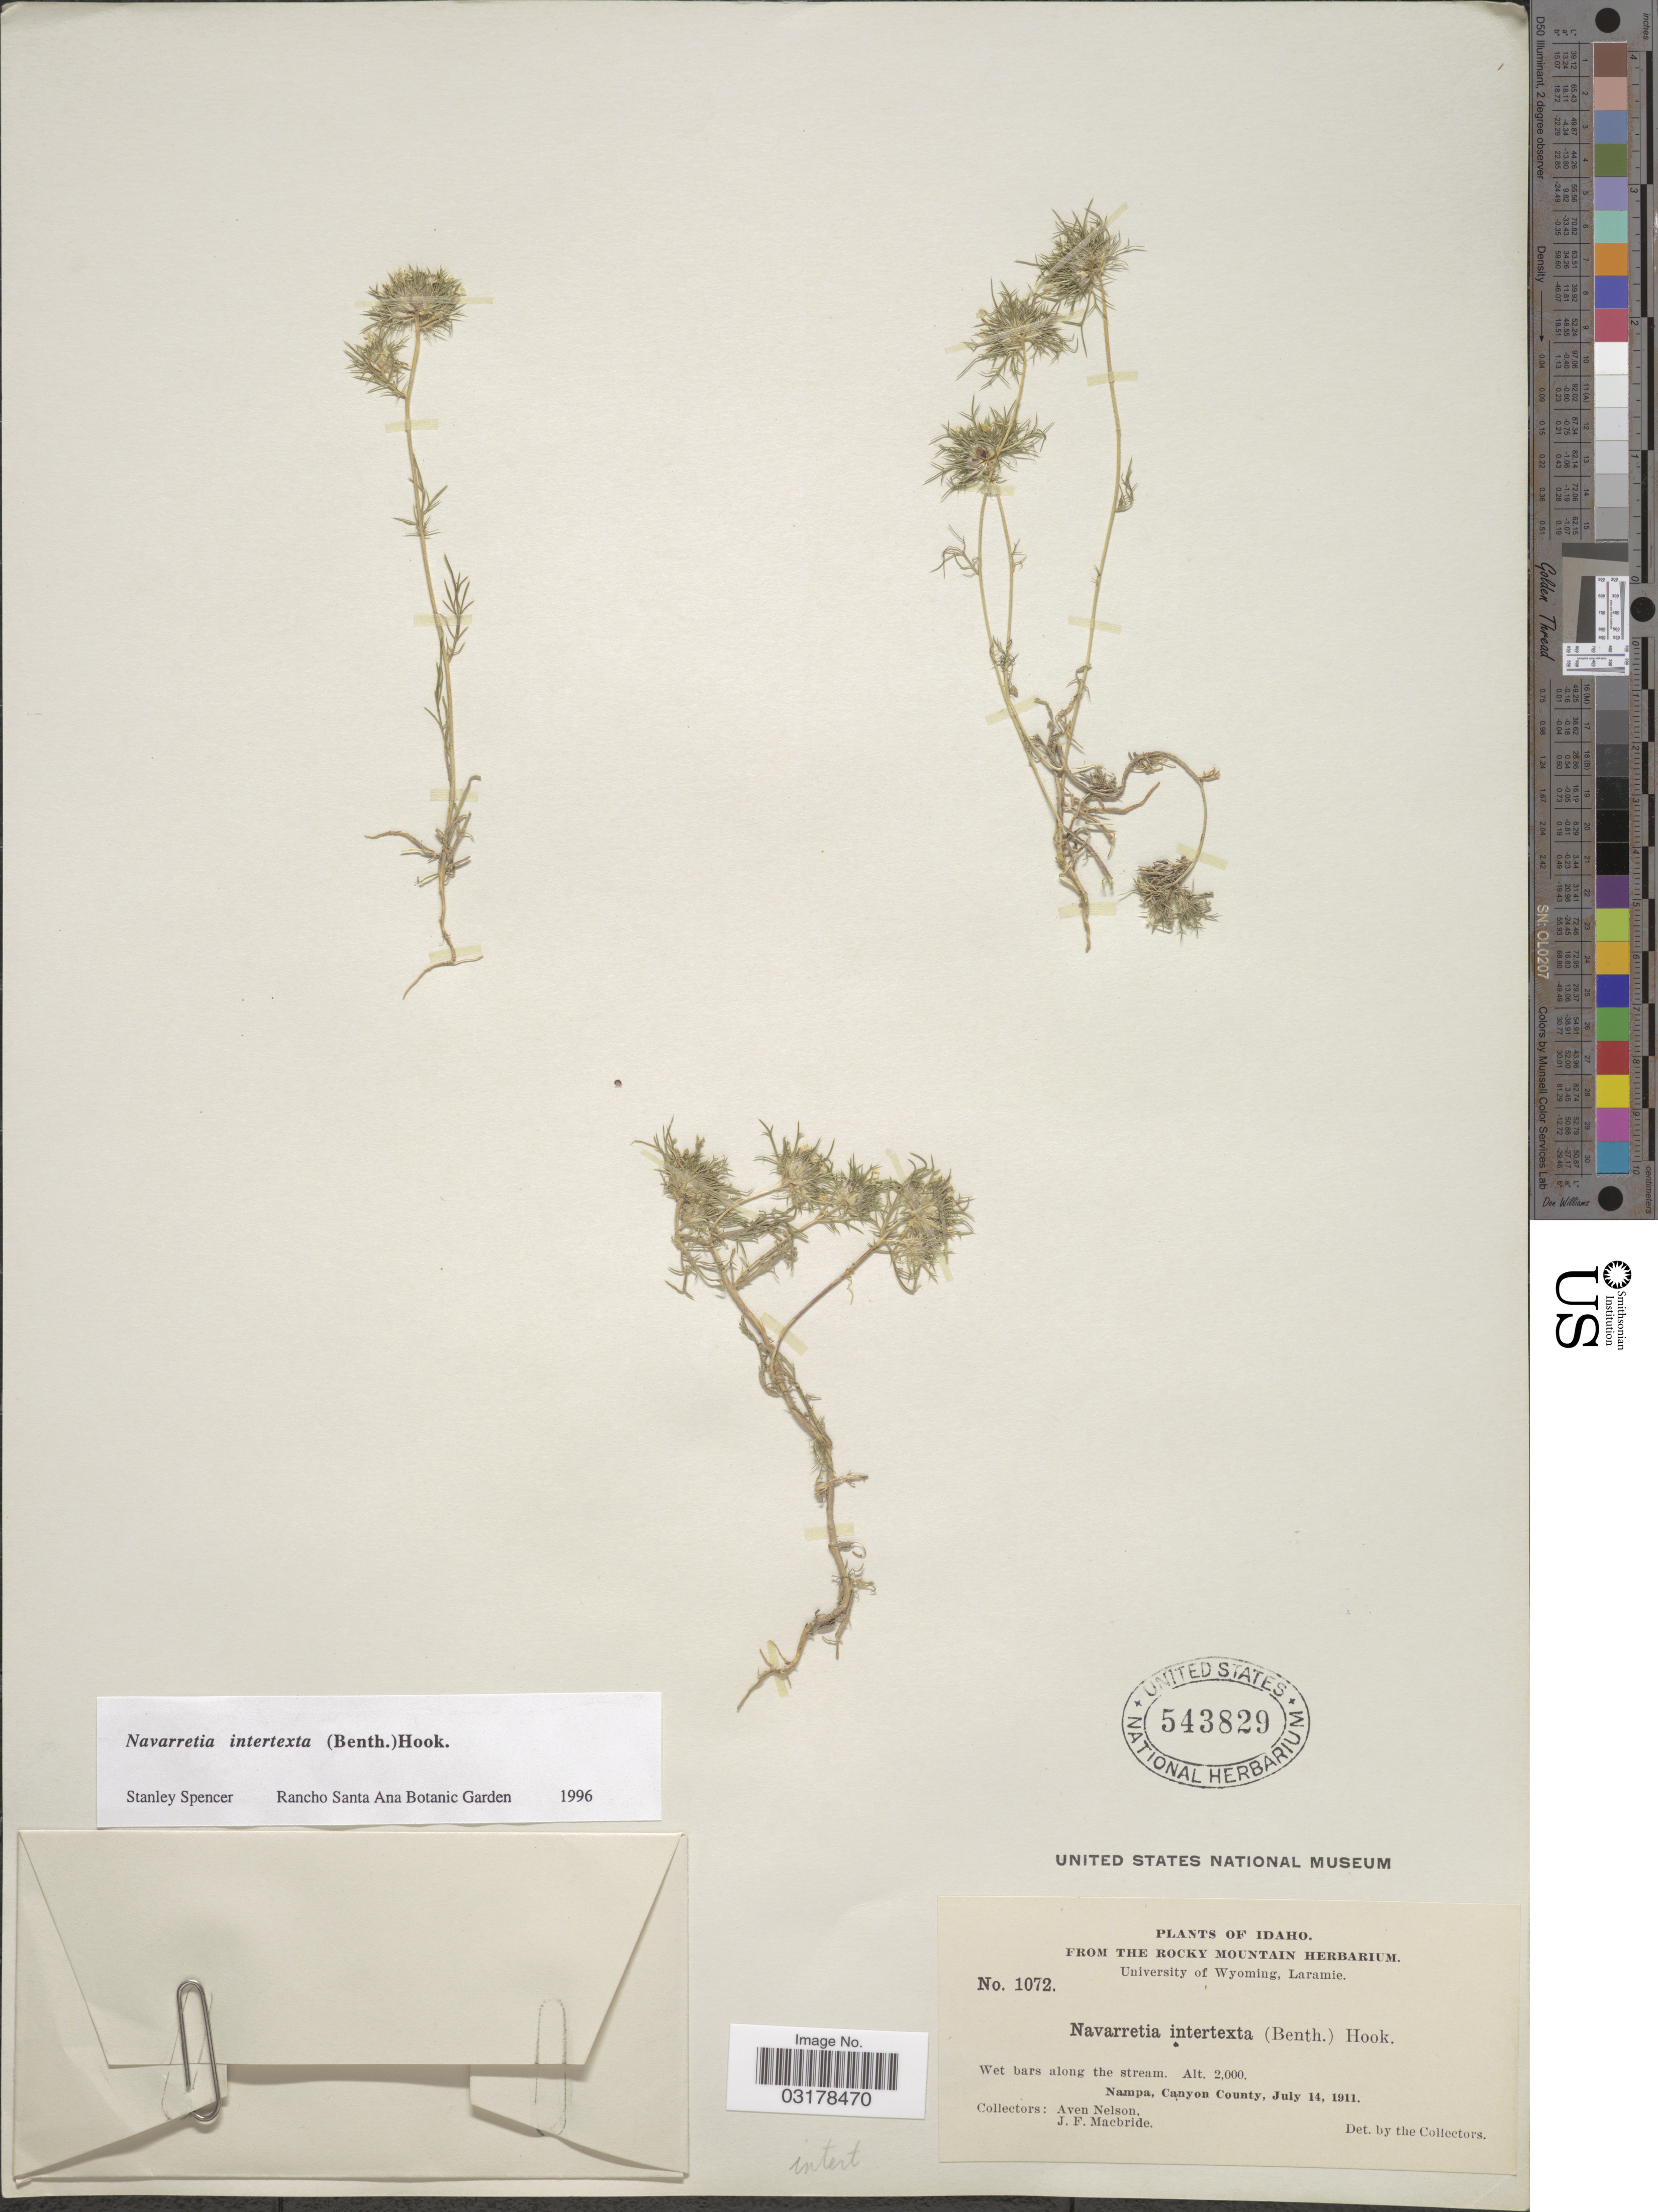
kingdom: Plantae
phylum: Tracheophyta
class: Magnoliopsida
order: Ericales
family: Polemoniaceae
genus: Navarretia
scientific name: Navarretia intertexta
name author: (Benth.) Hook.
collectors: A. Nelson & J. F. Macbride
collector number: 1072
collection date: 1911-07-14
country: United States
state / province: Idaho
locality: Nampa Canyon County.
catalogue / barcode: US 543829